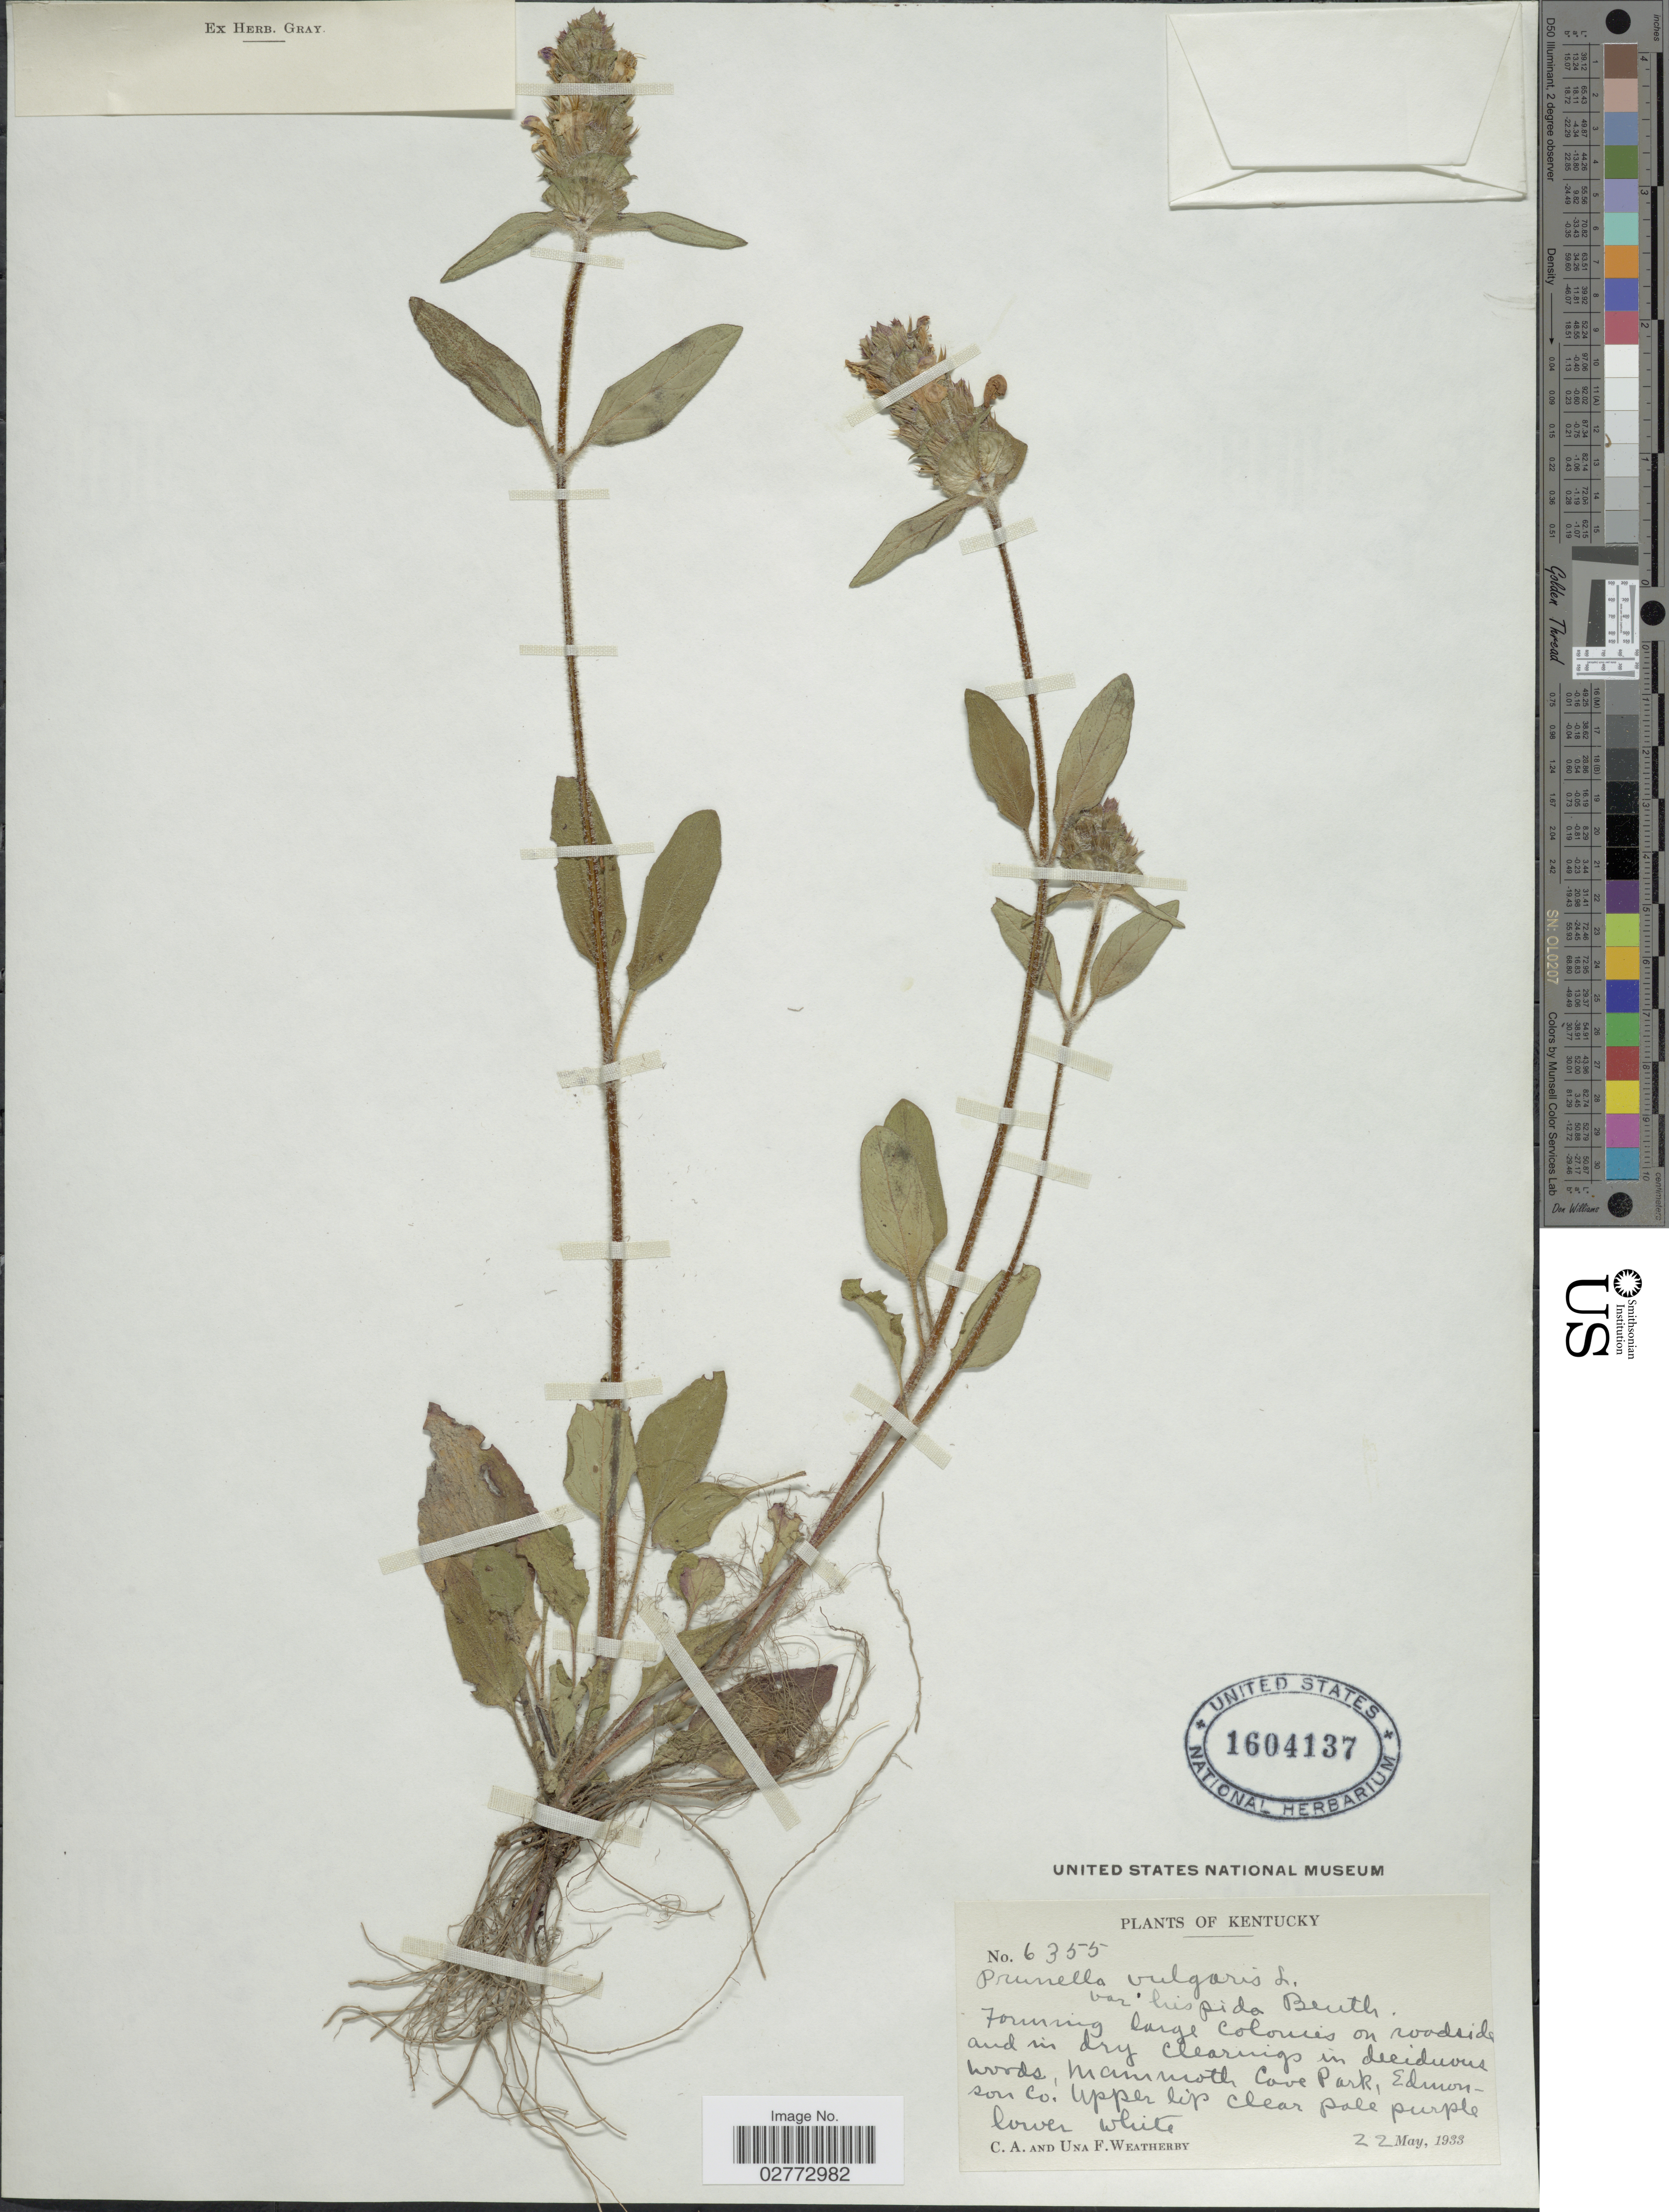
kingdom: Plantae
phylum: Tracheophyta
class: Magnoliopsida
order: Lamiales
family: Lamiaceae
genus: Prunella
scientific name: Prunella vulgaris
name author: L.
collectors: C. A. Weatherby & U. Weatherby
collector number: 6355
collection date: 1933-05-22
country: United States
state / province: Kentucky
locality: Mammoth Cave Park, Edmonson Co.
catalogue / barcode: US 1604137